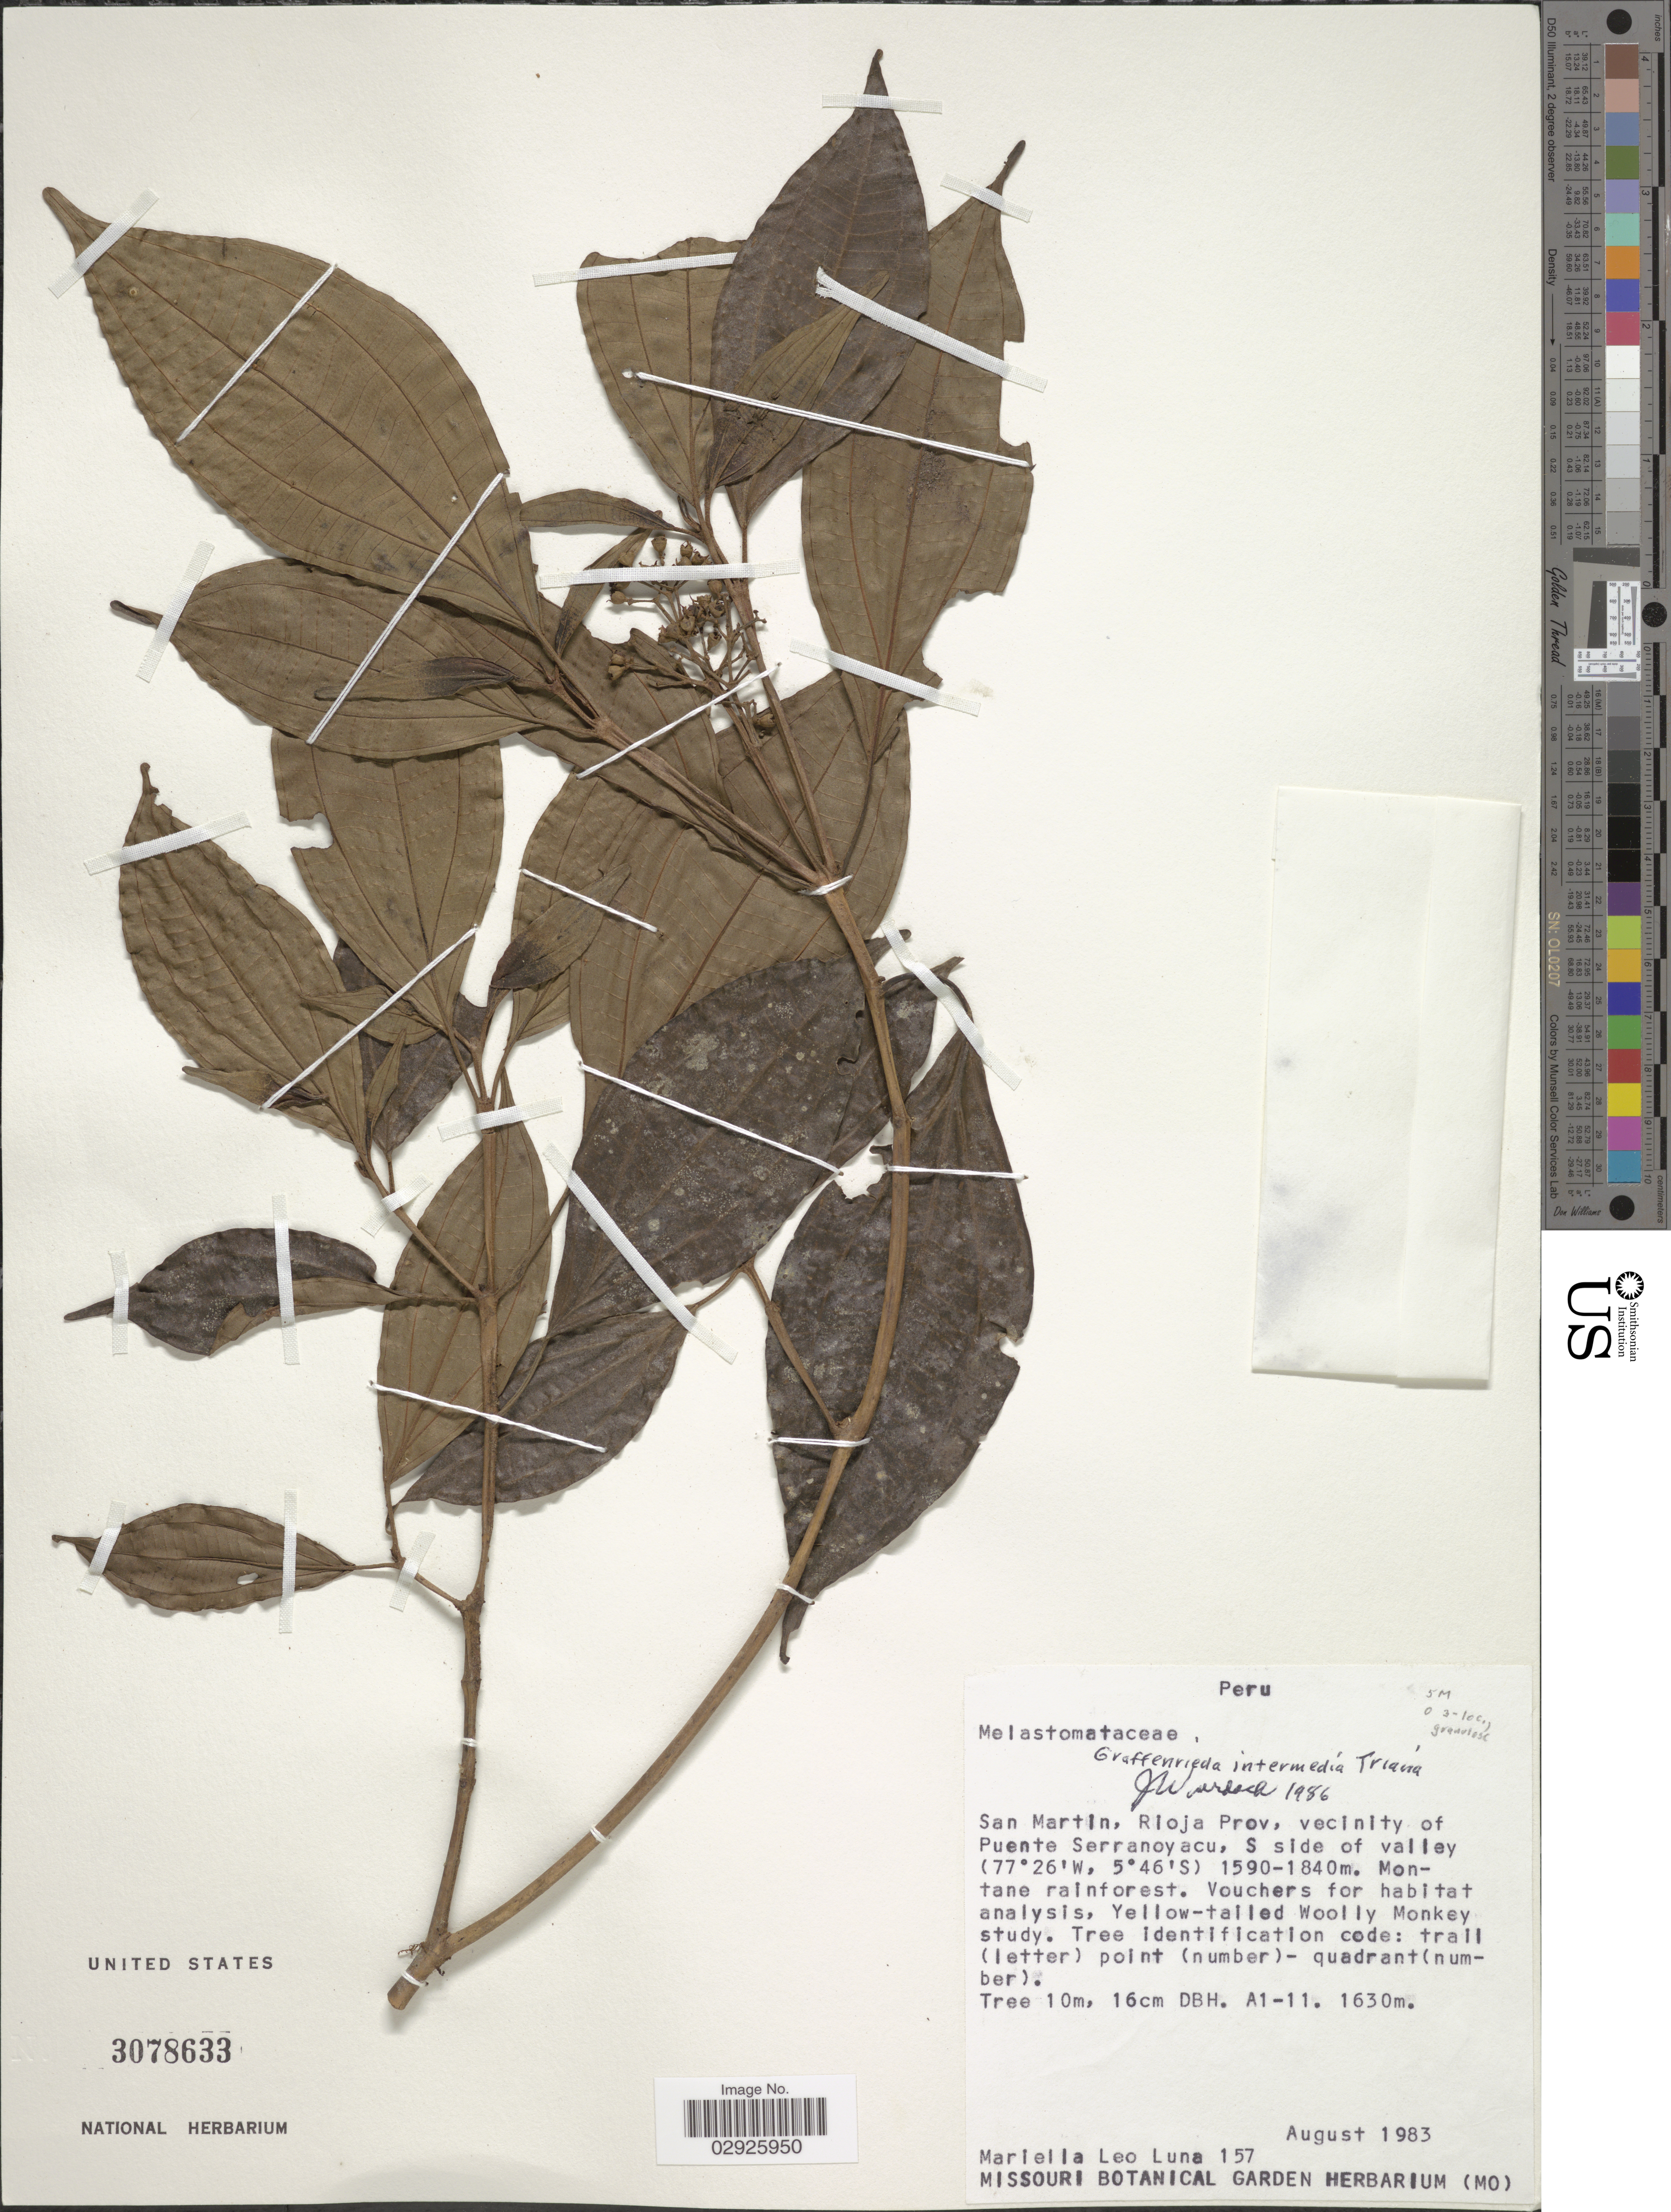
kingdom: Plantae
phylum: Tracheophyta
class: Magnoliopsida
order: Myrtales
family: Melastomataceae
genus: Graffenrieda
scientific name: Graffenrieda intermedia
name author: Triana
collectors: M. Luna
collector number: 157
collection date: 1983-08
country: Peru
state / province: San Martín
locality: Rioja Prov, vecinity of Puente Serranoyacu, S side of valley.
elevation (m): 1590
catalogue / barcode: US 3078633